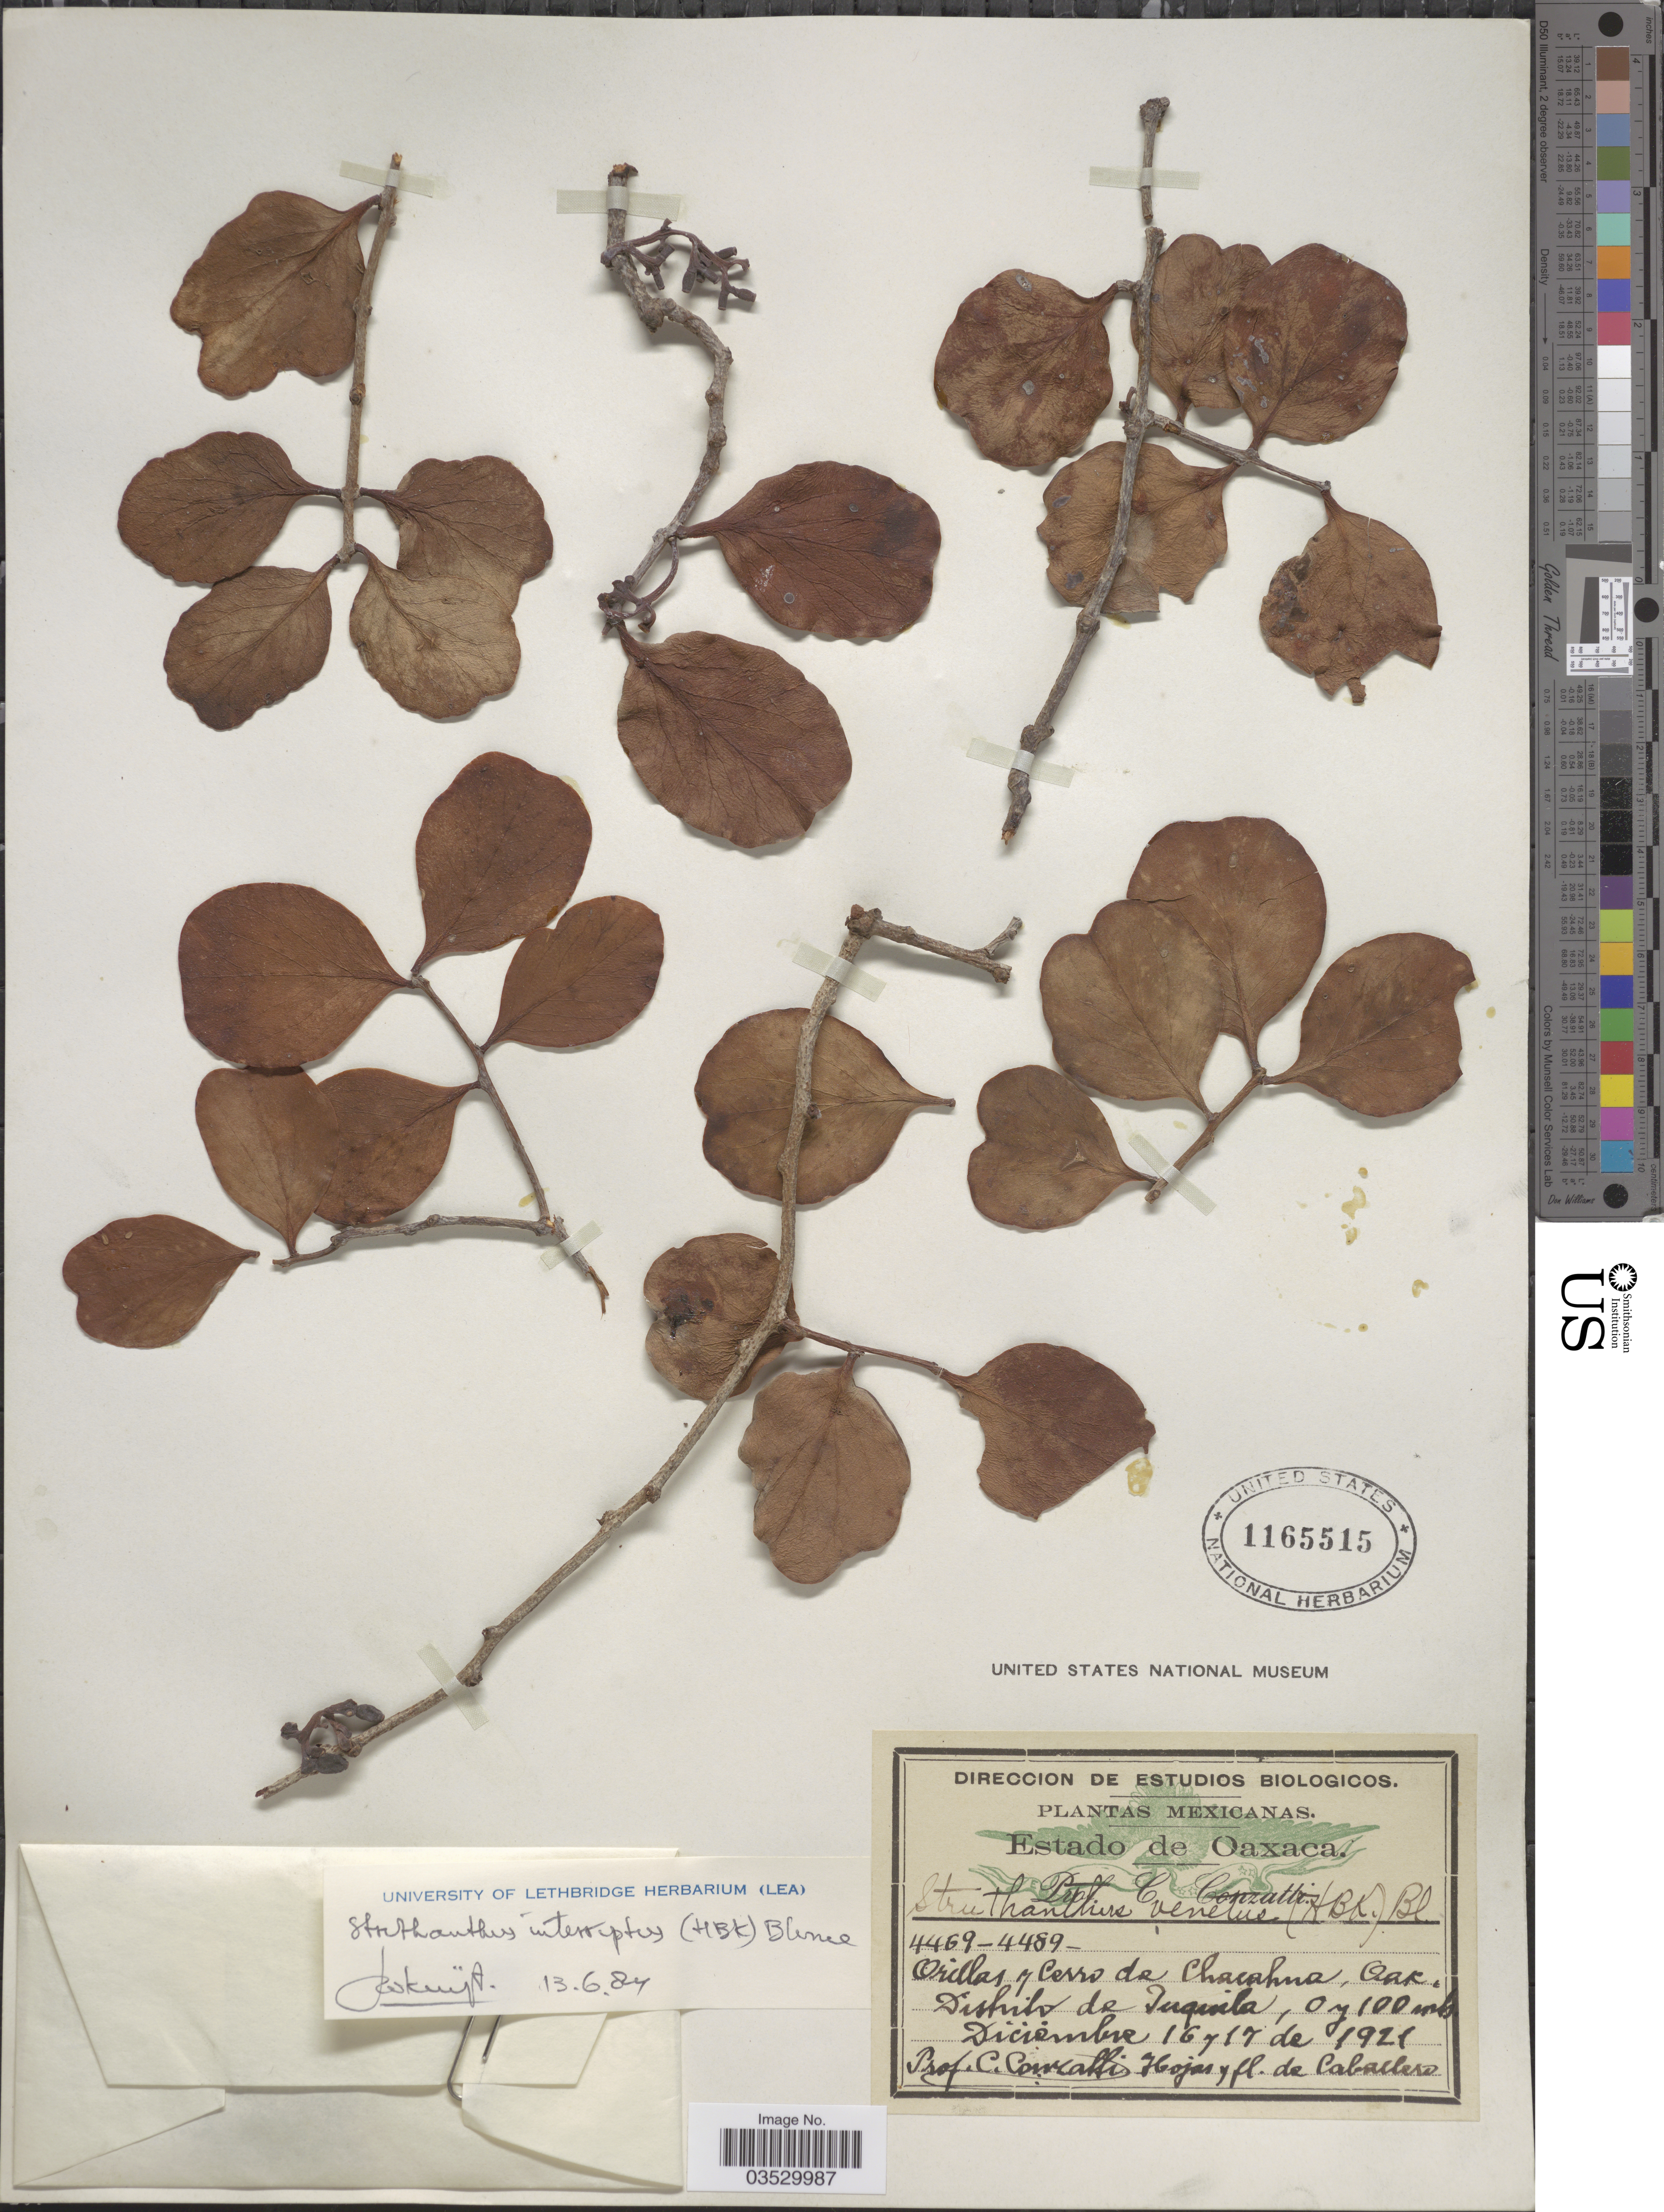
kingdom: Plantae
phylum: Tracheophyta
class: Magnoliopsida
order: Santalales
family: Loranthaceae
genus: Struthanthus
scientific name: Struthanthus interruptus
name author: (Kunth) G. Don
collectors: C. Conzatti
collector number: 4469-4489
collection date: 1921-12-16/1921-12-17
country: Mexico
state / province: Oaxaca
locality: Orillas y Cerro de Chacahua. Distrito de Juquila.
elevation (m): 0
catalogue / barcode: US 1165515